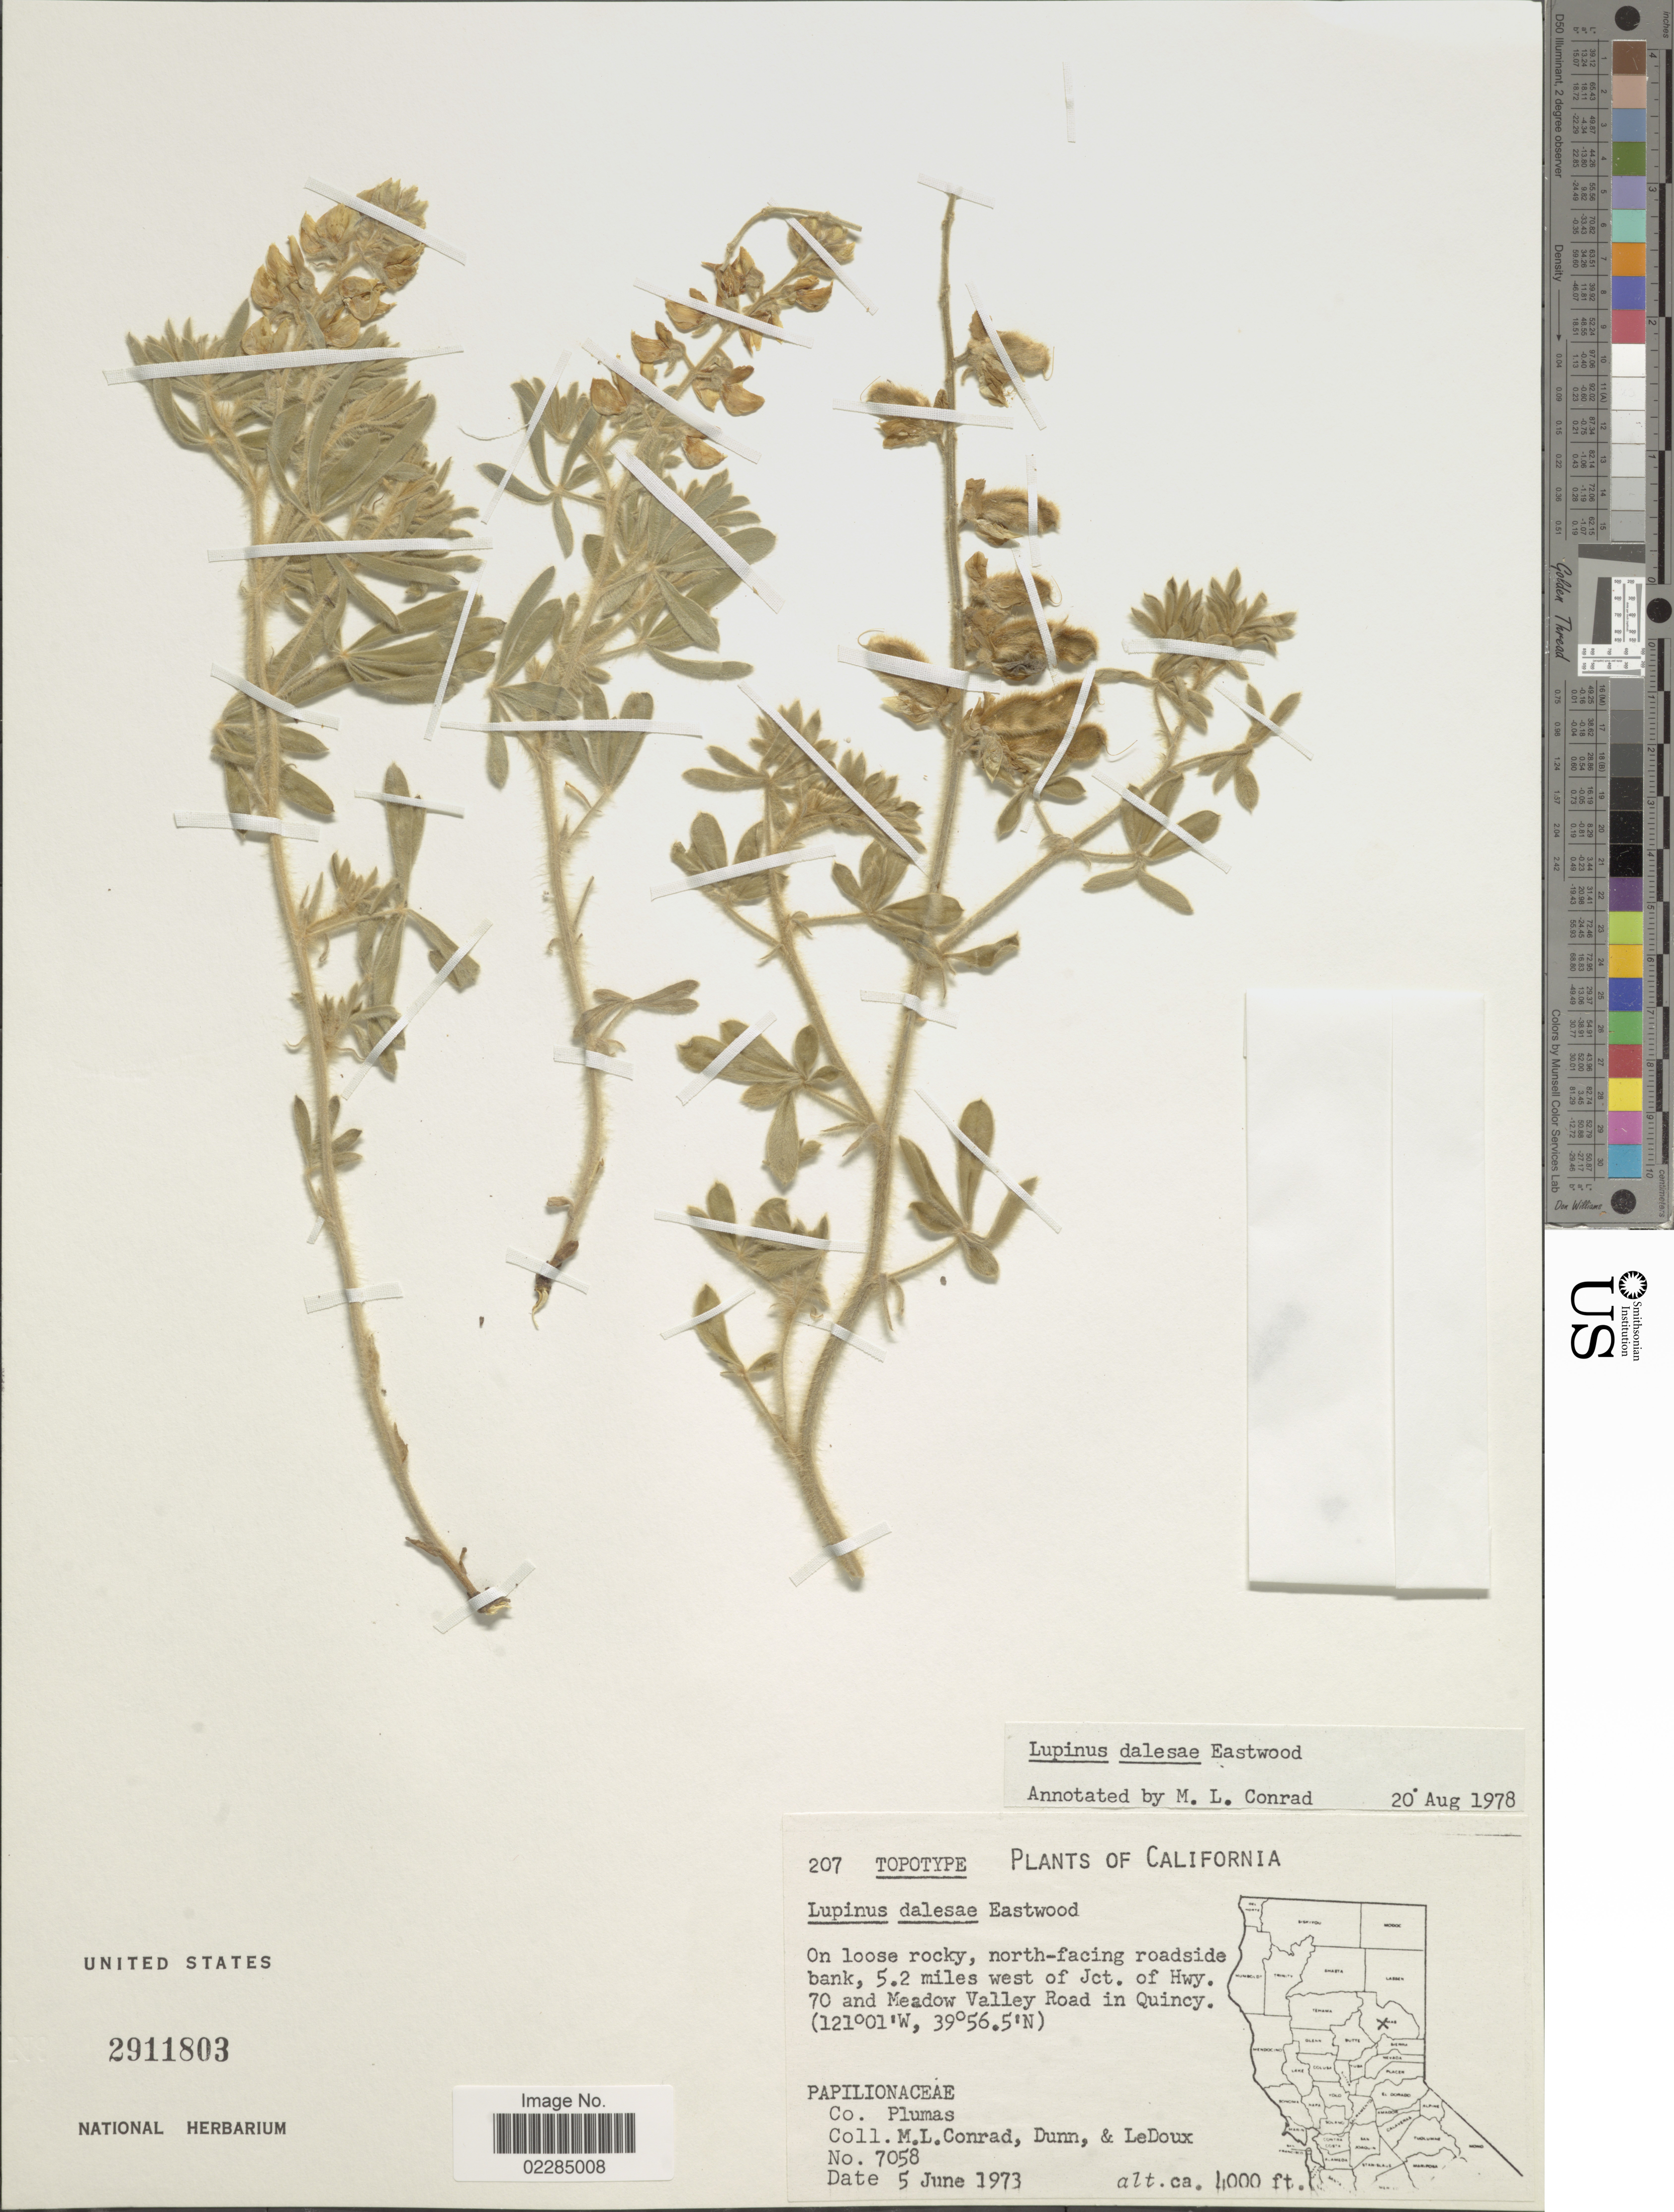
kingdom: Plantae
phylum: Tracheophyta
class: Magnoliopsida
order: Fabales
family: Fabaceae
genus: Lupinus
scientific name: Lupinus dalesae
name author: Eastw.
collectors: M. Conrad, Dunn, -- & -. Ledoux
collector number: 7058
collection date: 1973-06-05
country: United States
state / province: California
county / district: Plumas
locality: On loose rocky, north- facing roadside bank, 5.2 miles west of Jct. of Hwy. 70 and Meadow Valley Road in Quincy. Co. Plumas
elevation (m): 1219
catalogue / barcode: US 2911803